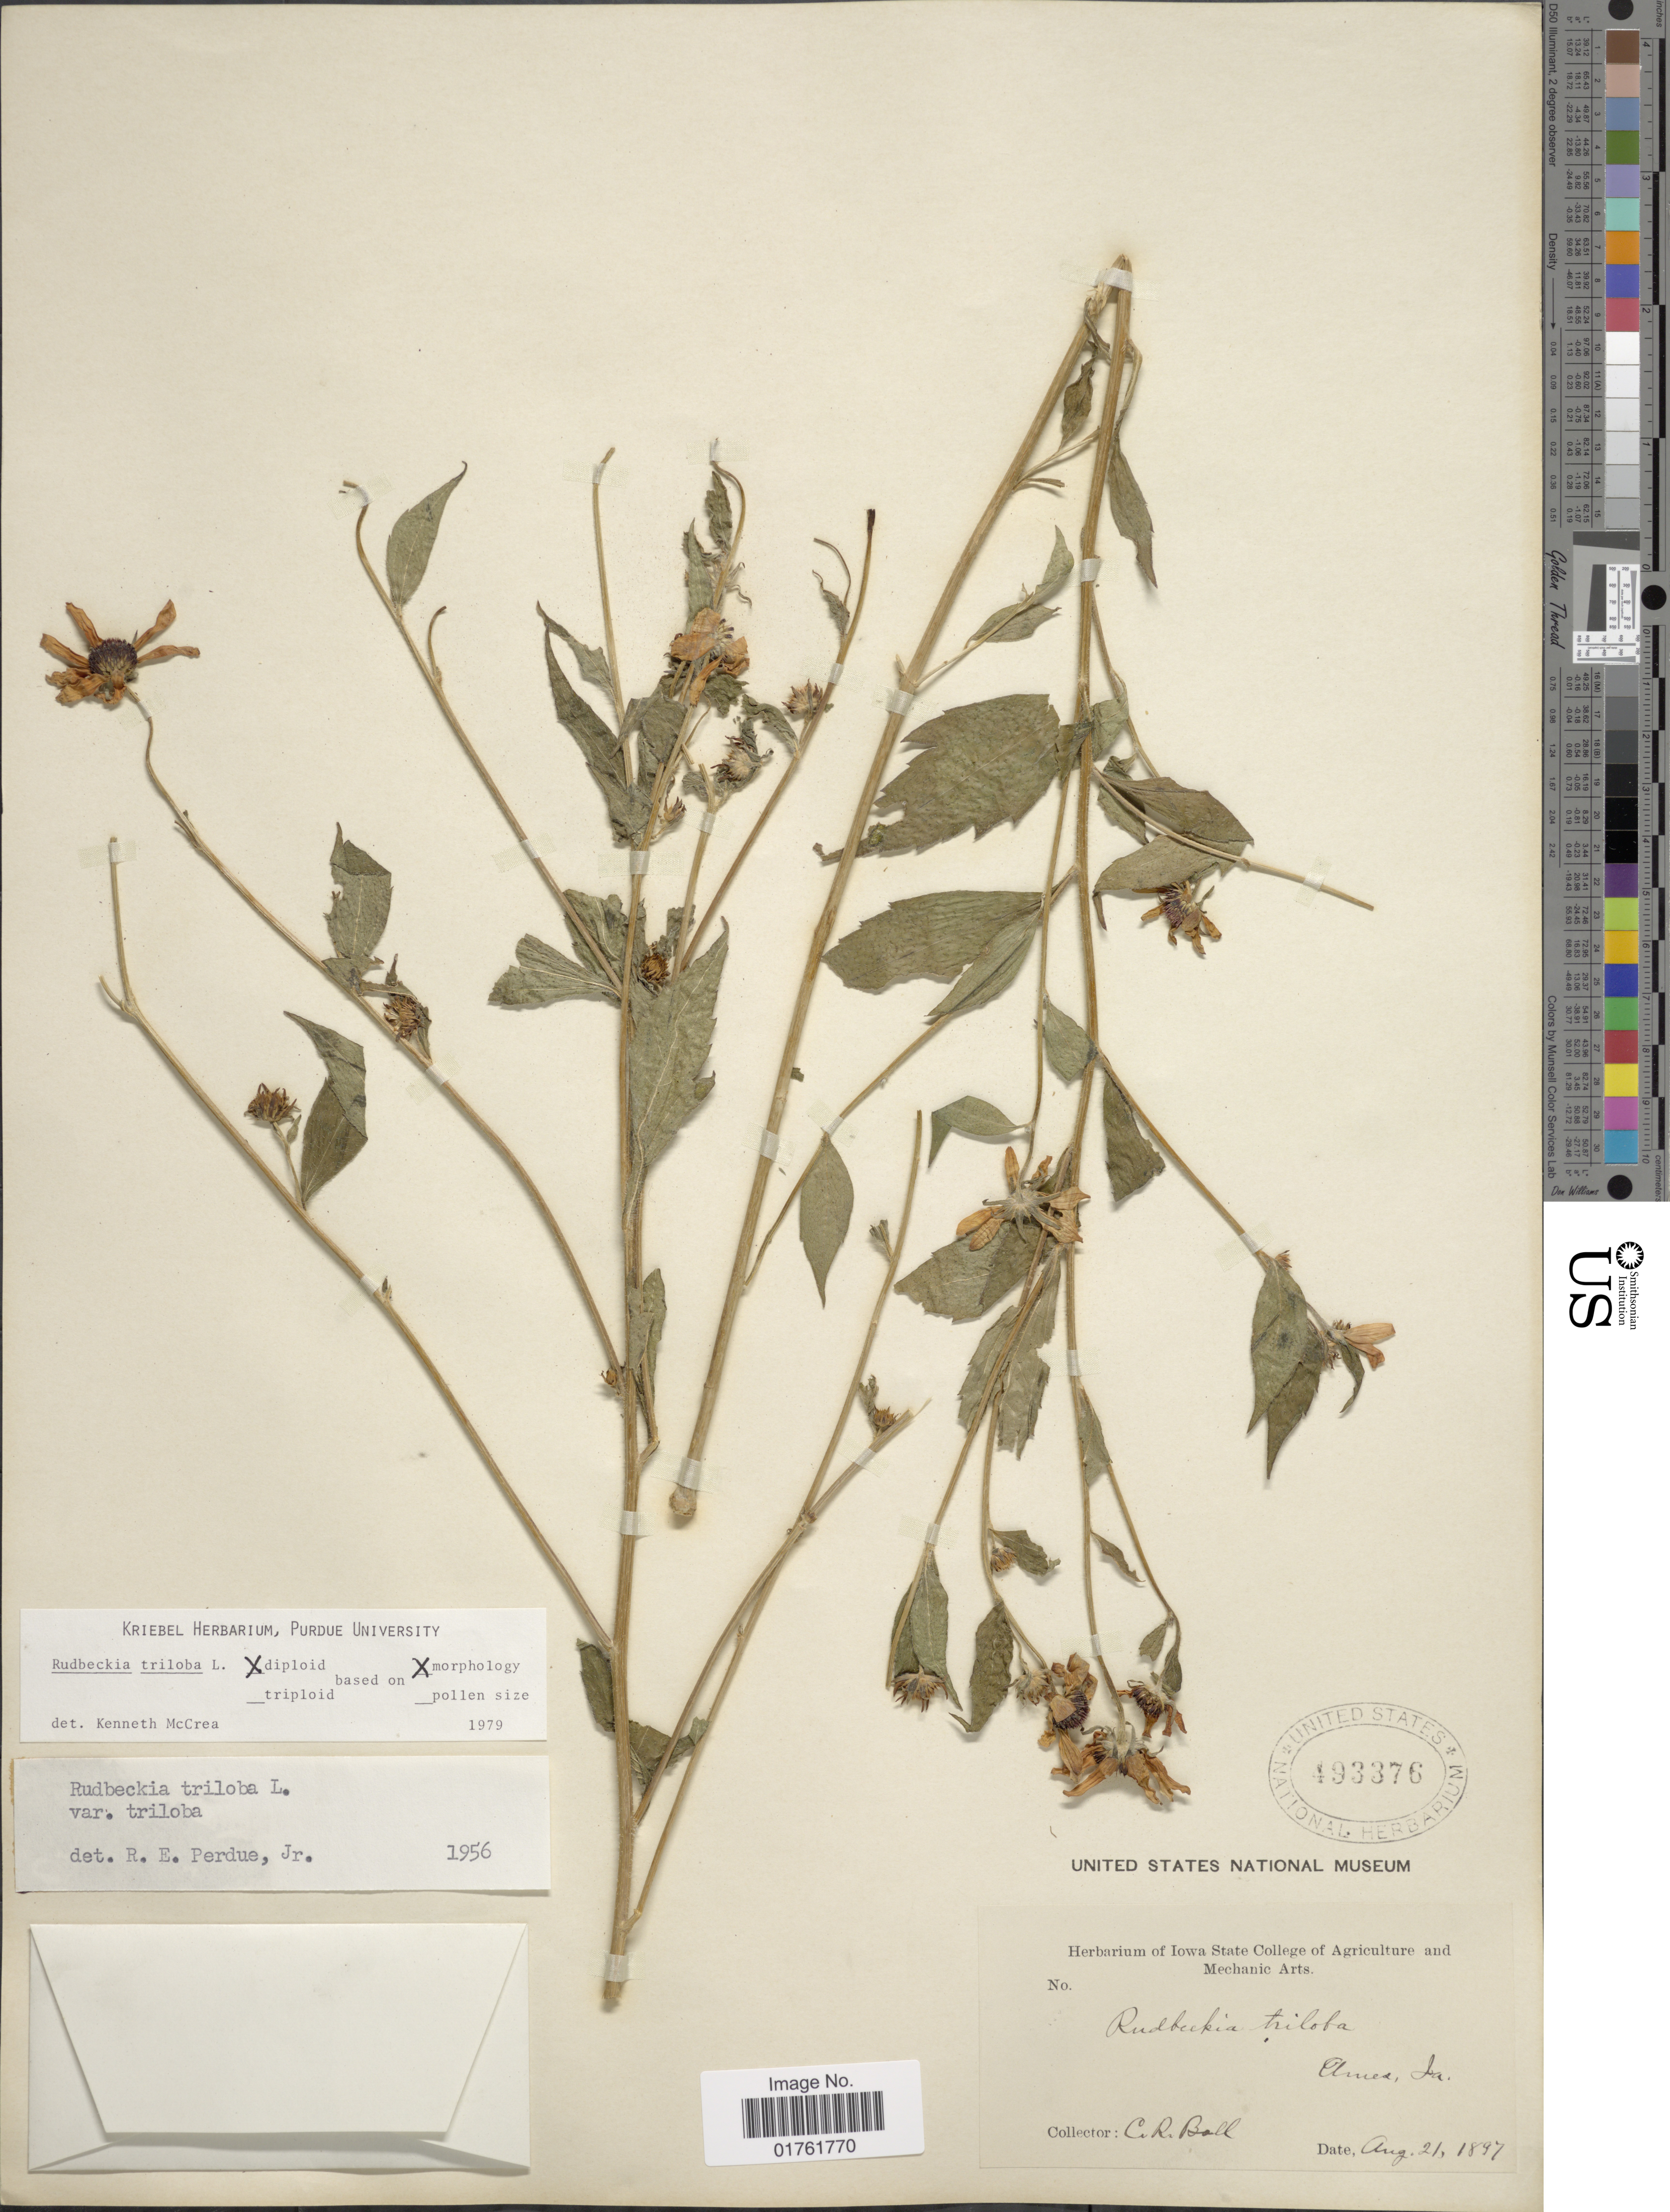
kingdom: Plantae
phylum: Tracheophyta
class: Magnoliopsida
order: Asterales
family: Asteraceae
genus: Rudbeckia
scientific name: Rudbeckia triloba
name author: L.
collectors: C. R. Ball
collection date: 1897-08-21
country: United States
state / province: Iowa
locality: Ames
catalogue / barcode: US 493376